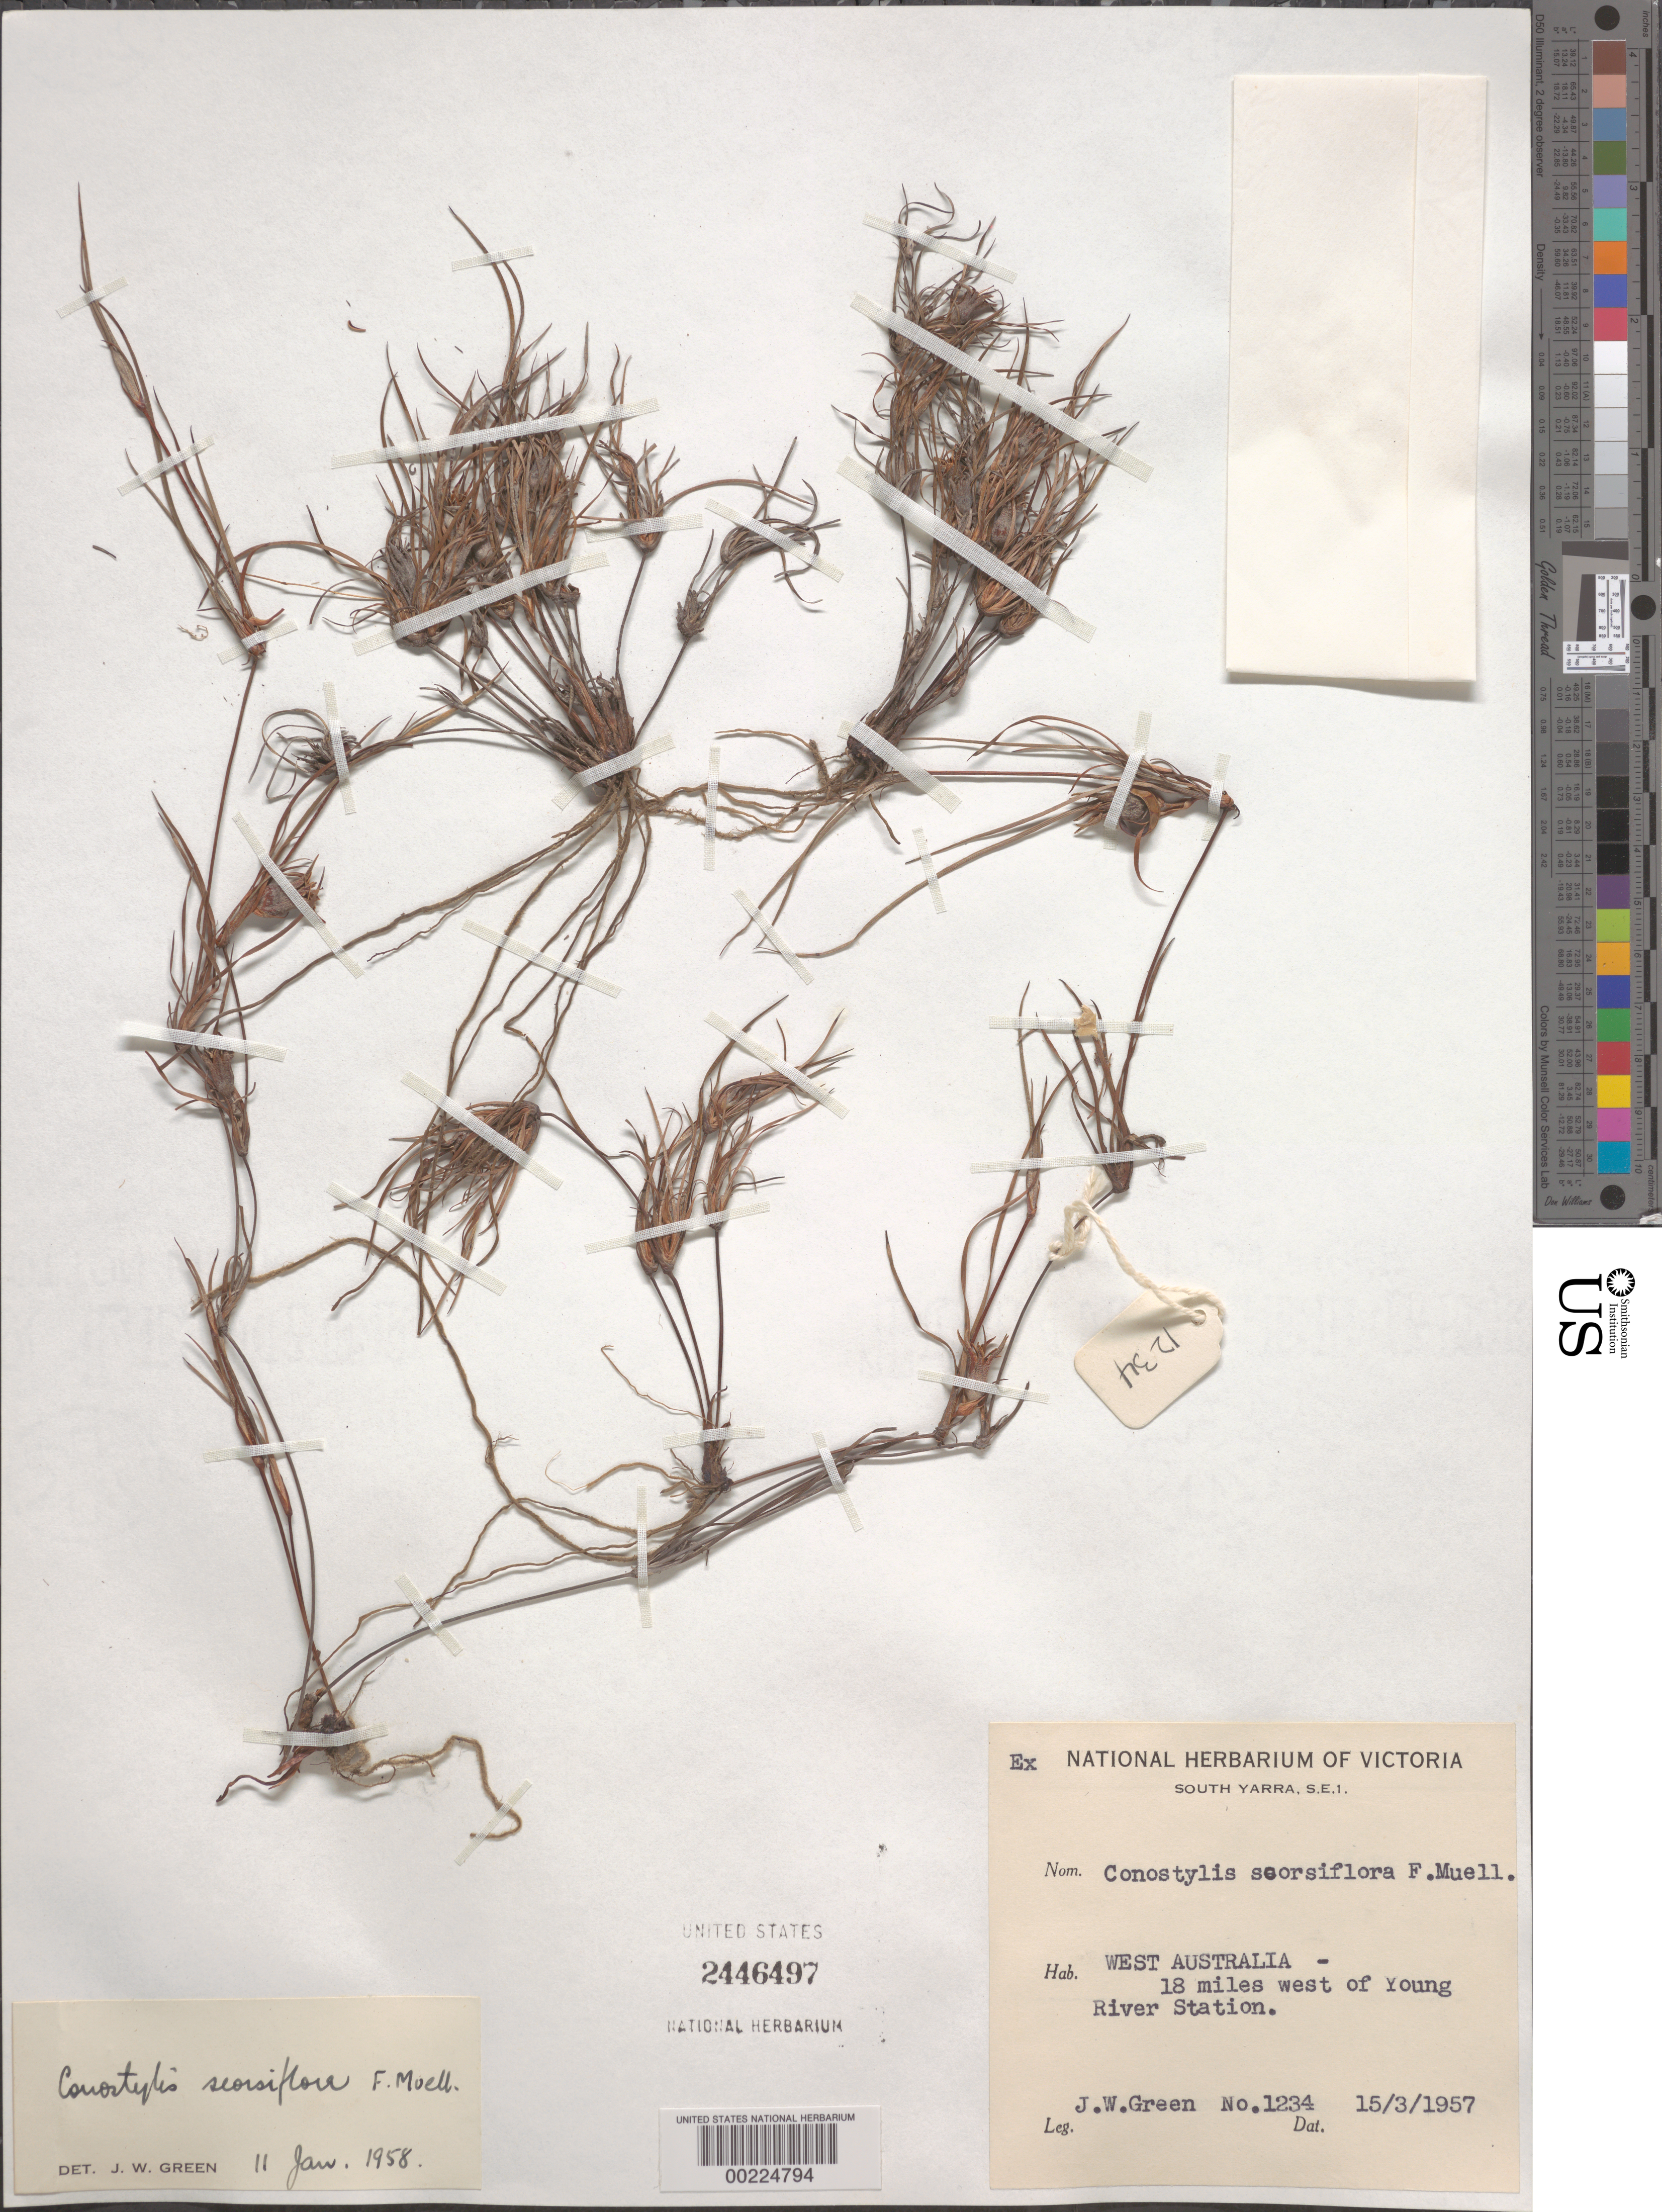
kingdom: Plantae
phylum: Tracheophyta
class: Liliopsida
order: Commelinales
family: Haemodoraceae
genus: Conostylis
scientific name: Conostylis scorsiflora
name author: F. Muell.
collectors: J. Green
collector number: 1234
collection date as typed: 15 Mar 1957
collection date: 1957-03-15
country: Australia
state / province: Western Australia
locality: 18 mi w of young river station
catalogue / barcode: US 2246497